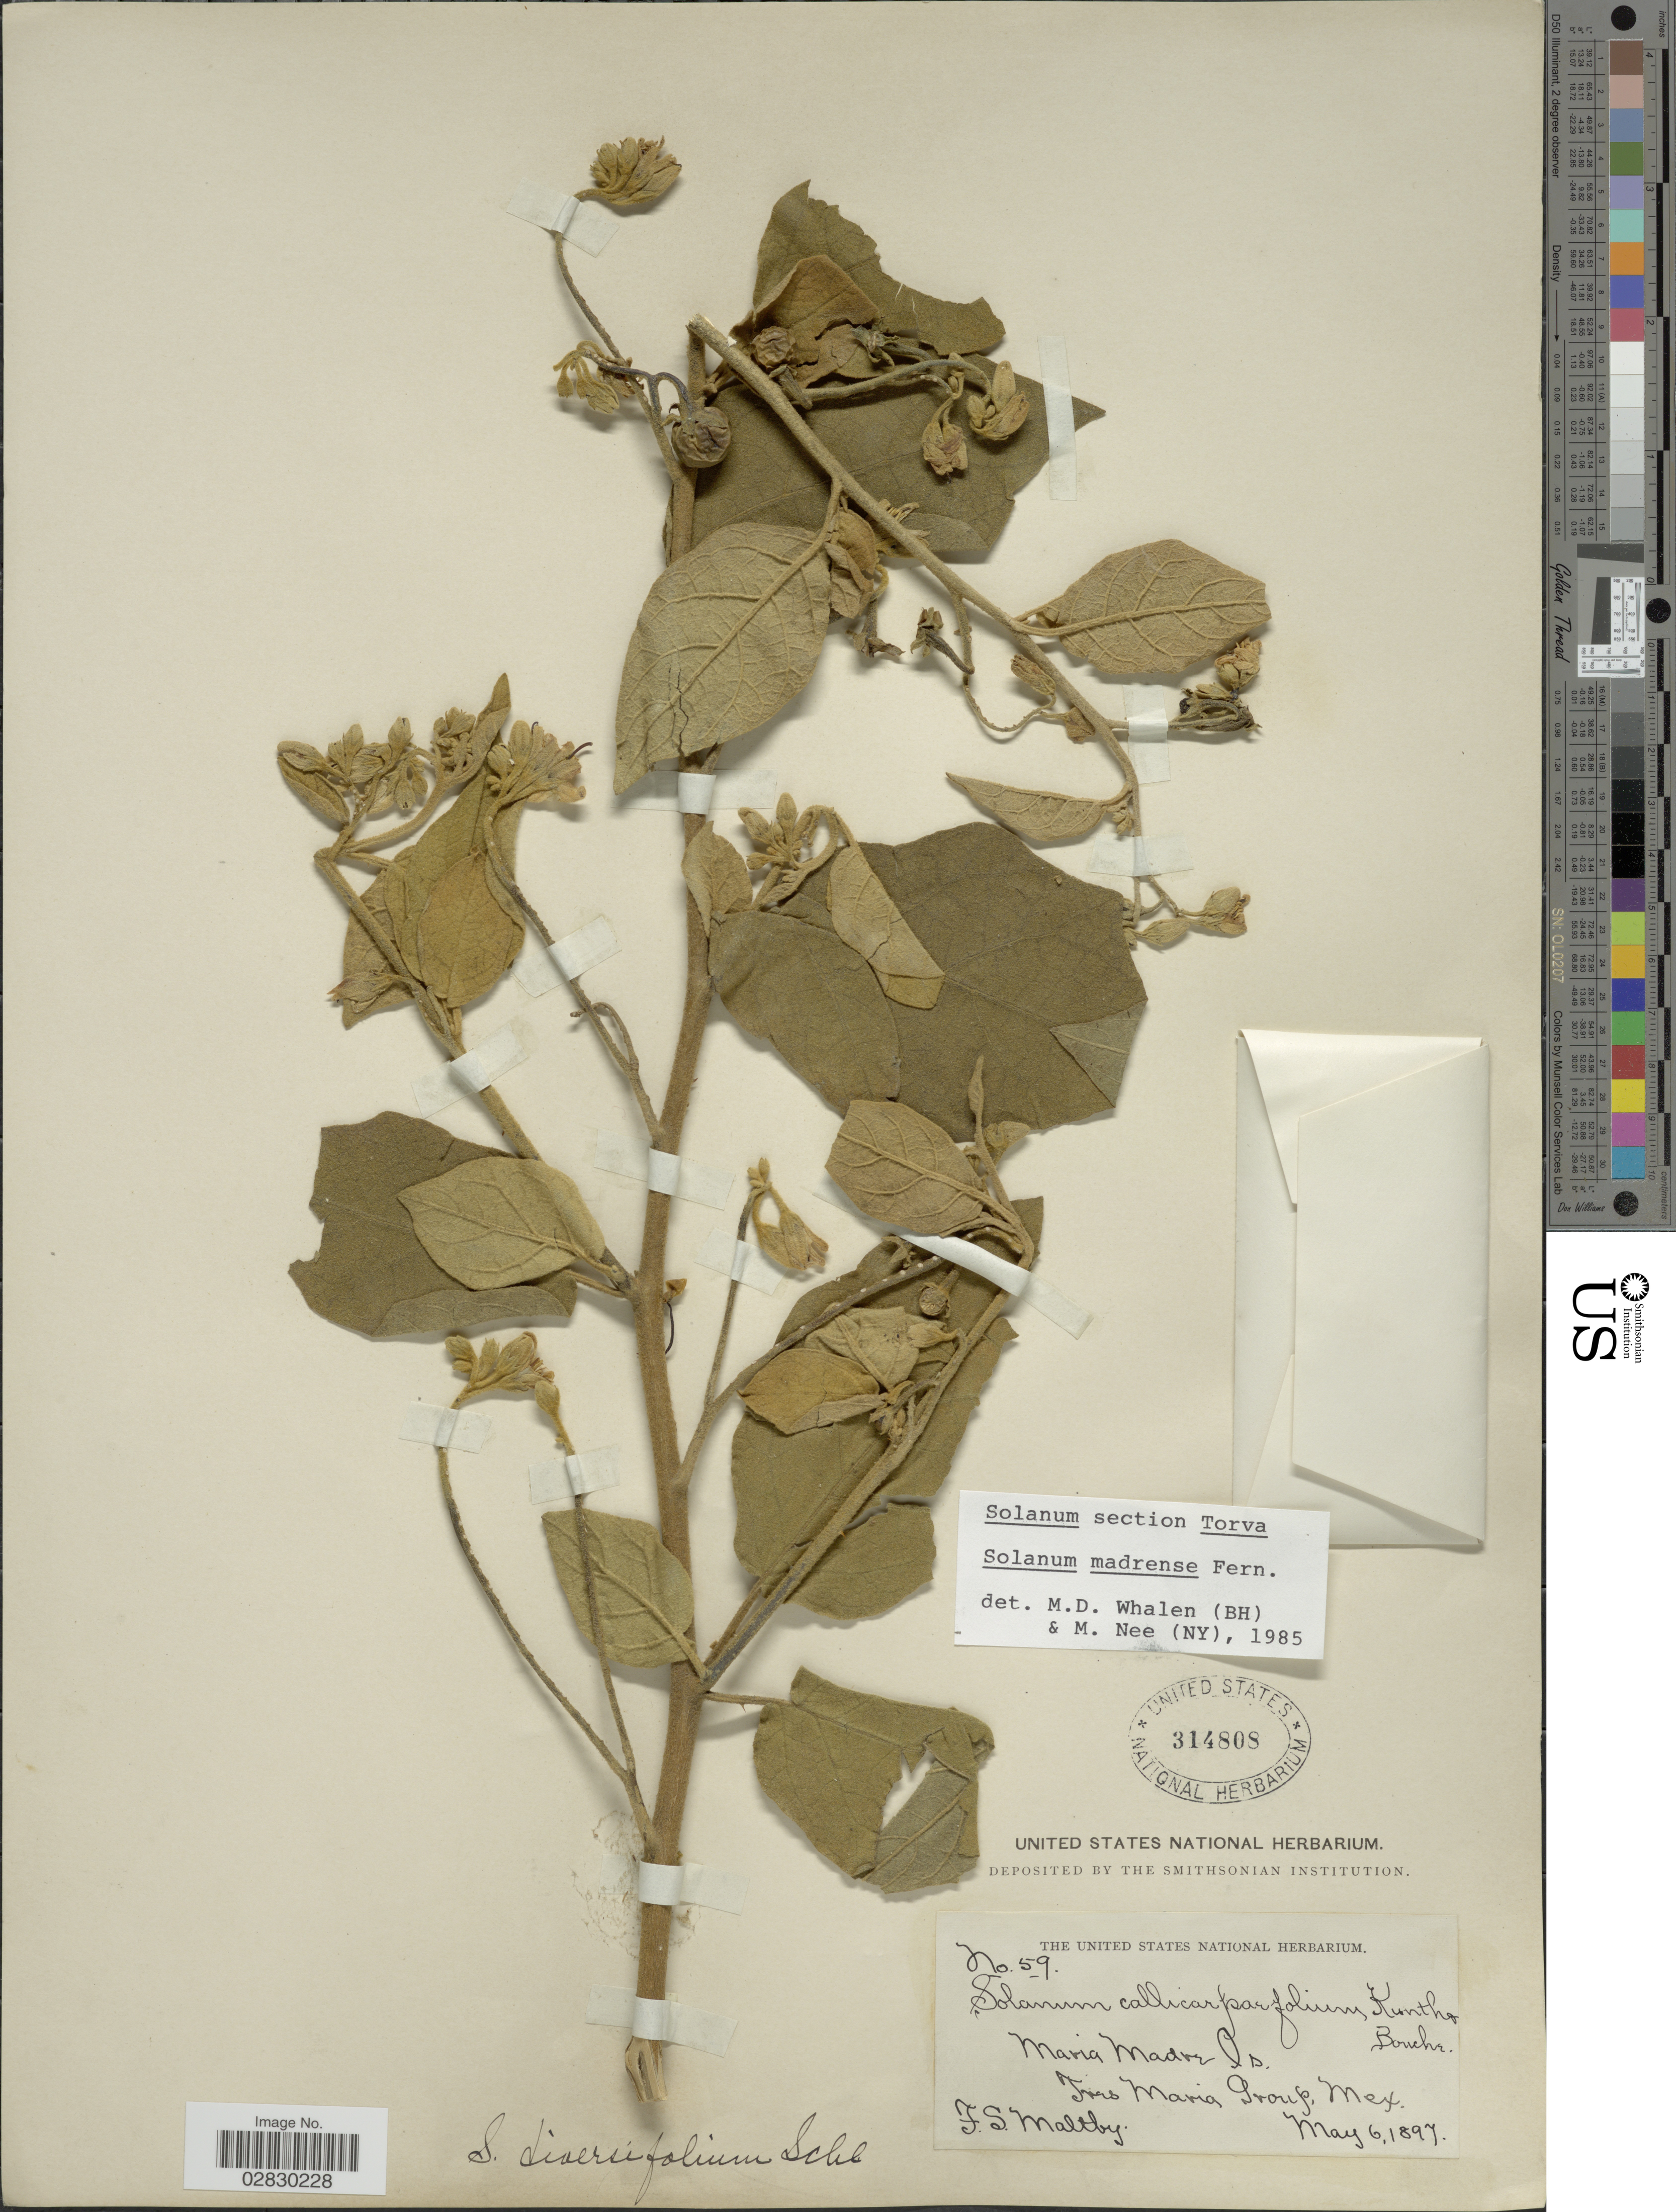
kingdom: Plantae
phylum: Tracheophyta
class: Magnoliopsida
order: Solanales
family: Solanaceae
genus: Solanum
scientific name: Solanum madrense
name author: Fernald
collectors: F. S. Maltby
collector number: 59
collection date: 1897-05-06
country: Mexico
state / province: Nayarit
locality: Maria Madre Is., Tres Maria Group.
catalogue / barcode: US 314808